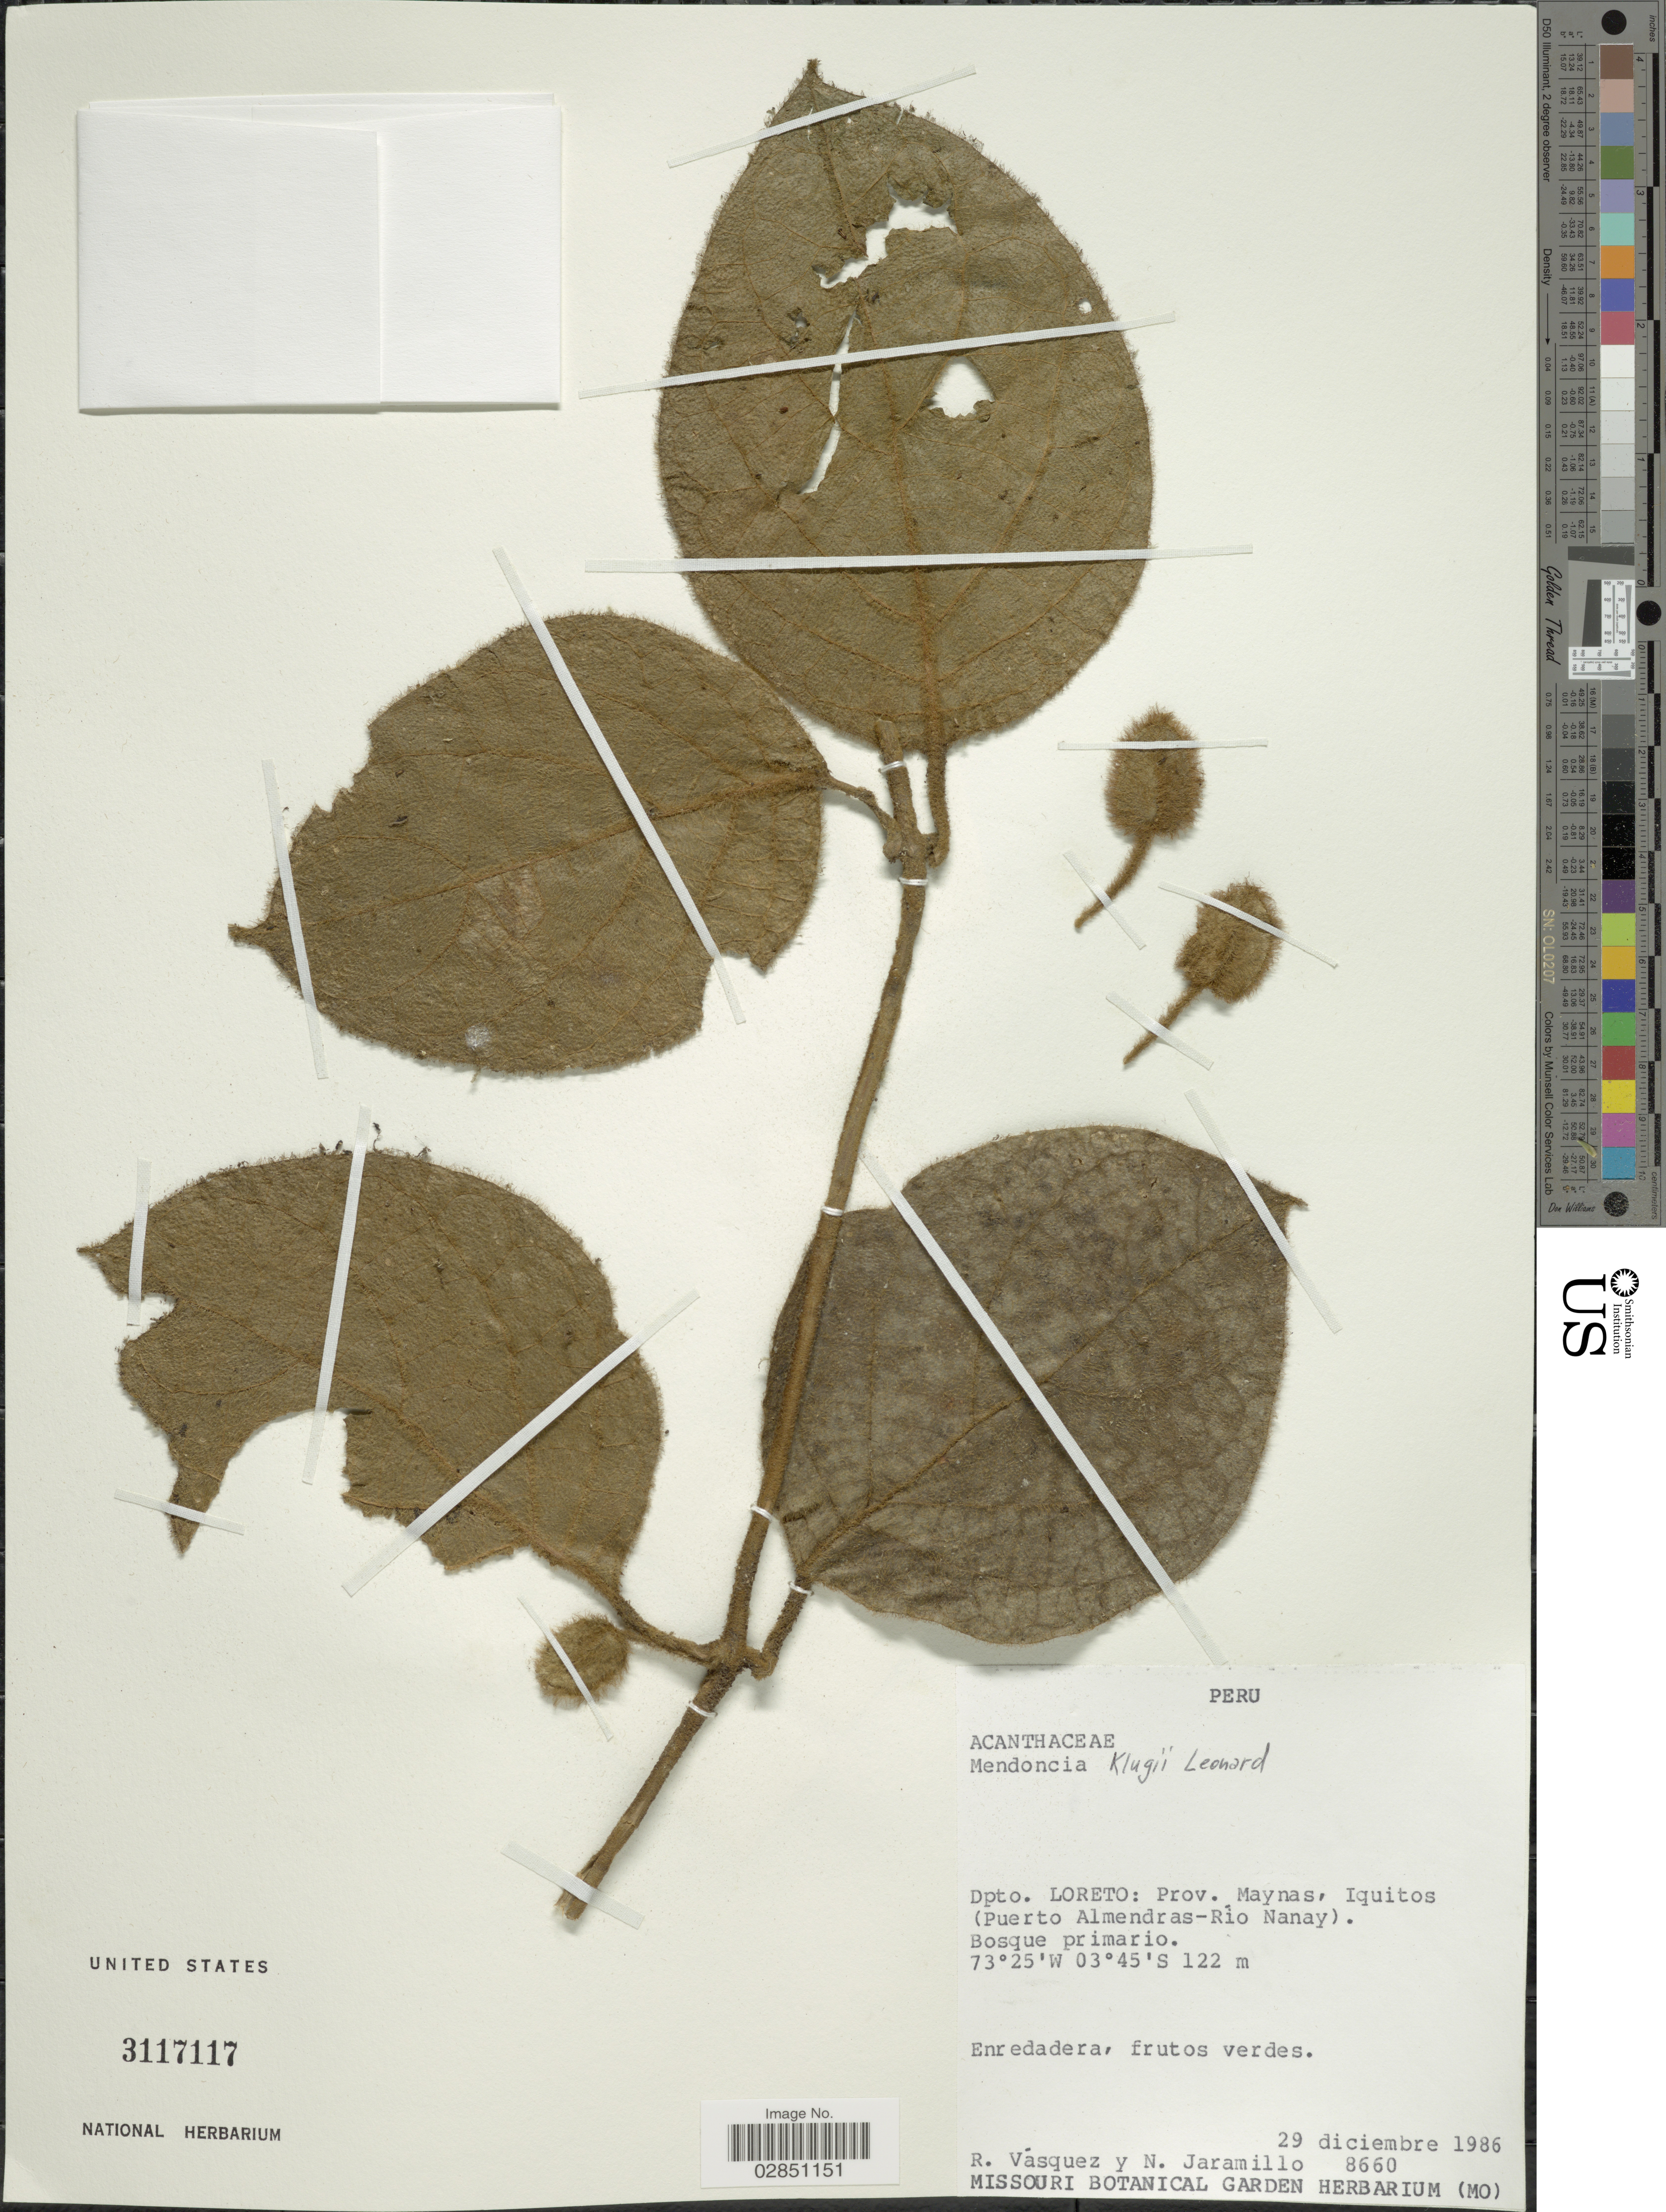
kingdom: Plantae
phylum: Tracheophyta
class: Magnoliopsida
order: Lamiales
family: Acanthaceae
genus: Mendoncia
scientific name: Mendoncia klugii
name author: Leonard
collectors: R. Vásquez & N. Jaramillo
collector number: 8660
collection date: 1986-12-29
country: Peru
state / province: Loreto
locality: Dpto. Loreto: Prov. Maynas, Iquitos (Puerto Almendras-Río Nanay).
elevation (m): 122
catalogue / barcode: US 3117117